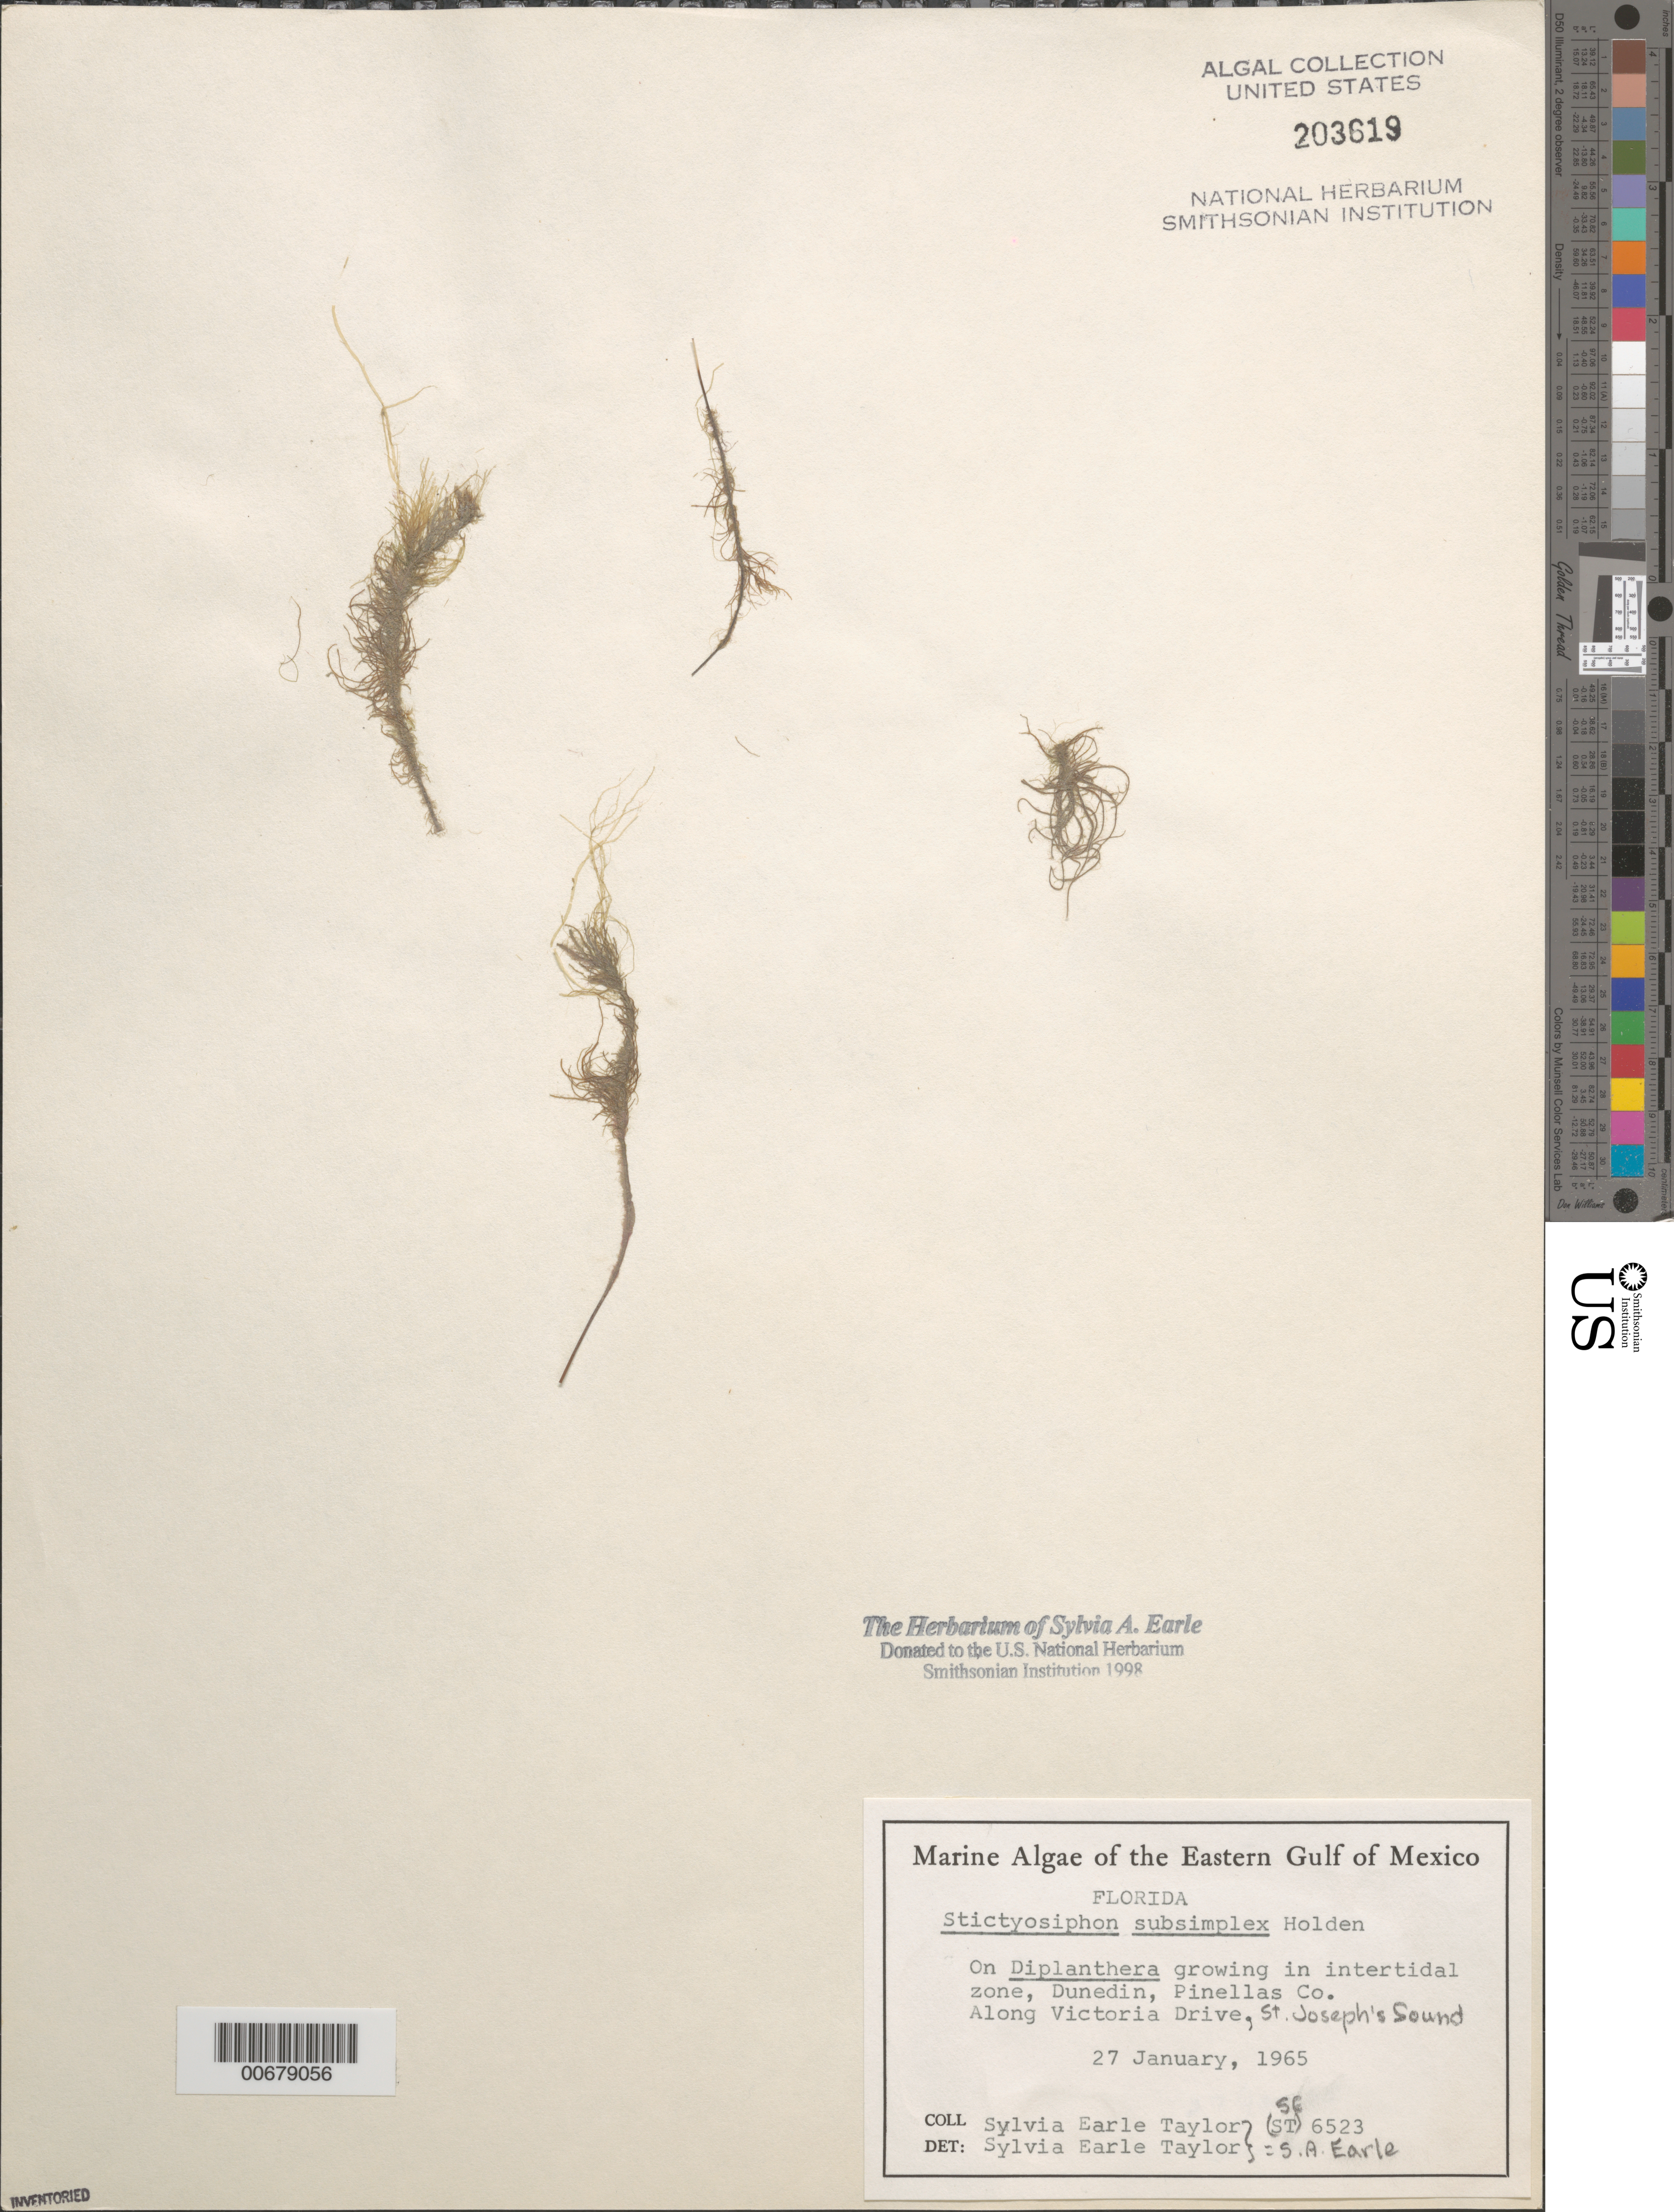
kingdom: Chromista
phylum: Ochrophyta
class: Phaeophyceae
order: Ectocarpales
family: Chordariaceae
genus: Stictyosiphon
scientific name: Stictyosiphon subsimplex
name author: I. Holden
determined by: Earle, S. A.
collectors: S. A. Earle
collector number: SE 6523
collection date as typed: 27 Jan 1965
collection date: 1965-01-27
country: United States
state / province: Florida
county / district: Pinellas County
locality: Dunedin, along Victoria Drive, St. Joseph's Sound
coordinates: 28 1'N, 82 47.5'W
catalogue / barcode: US 203619